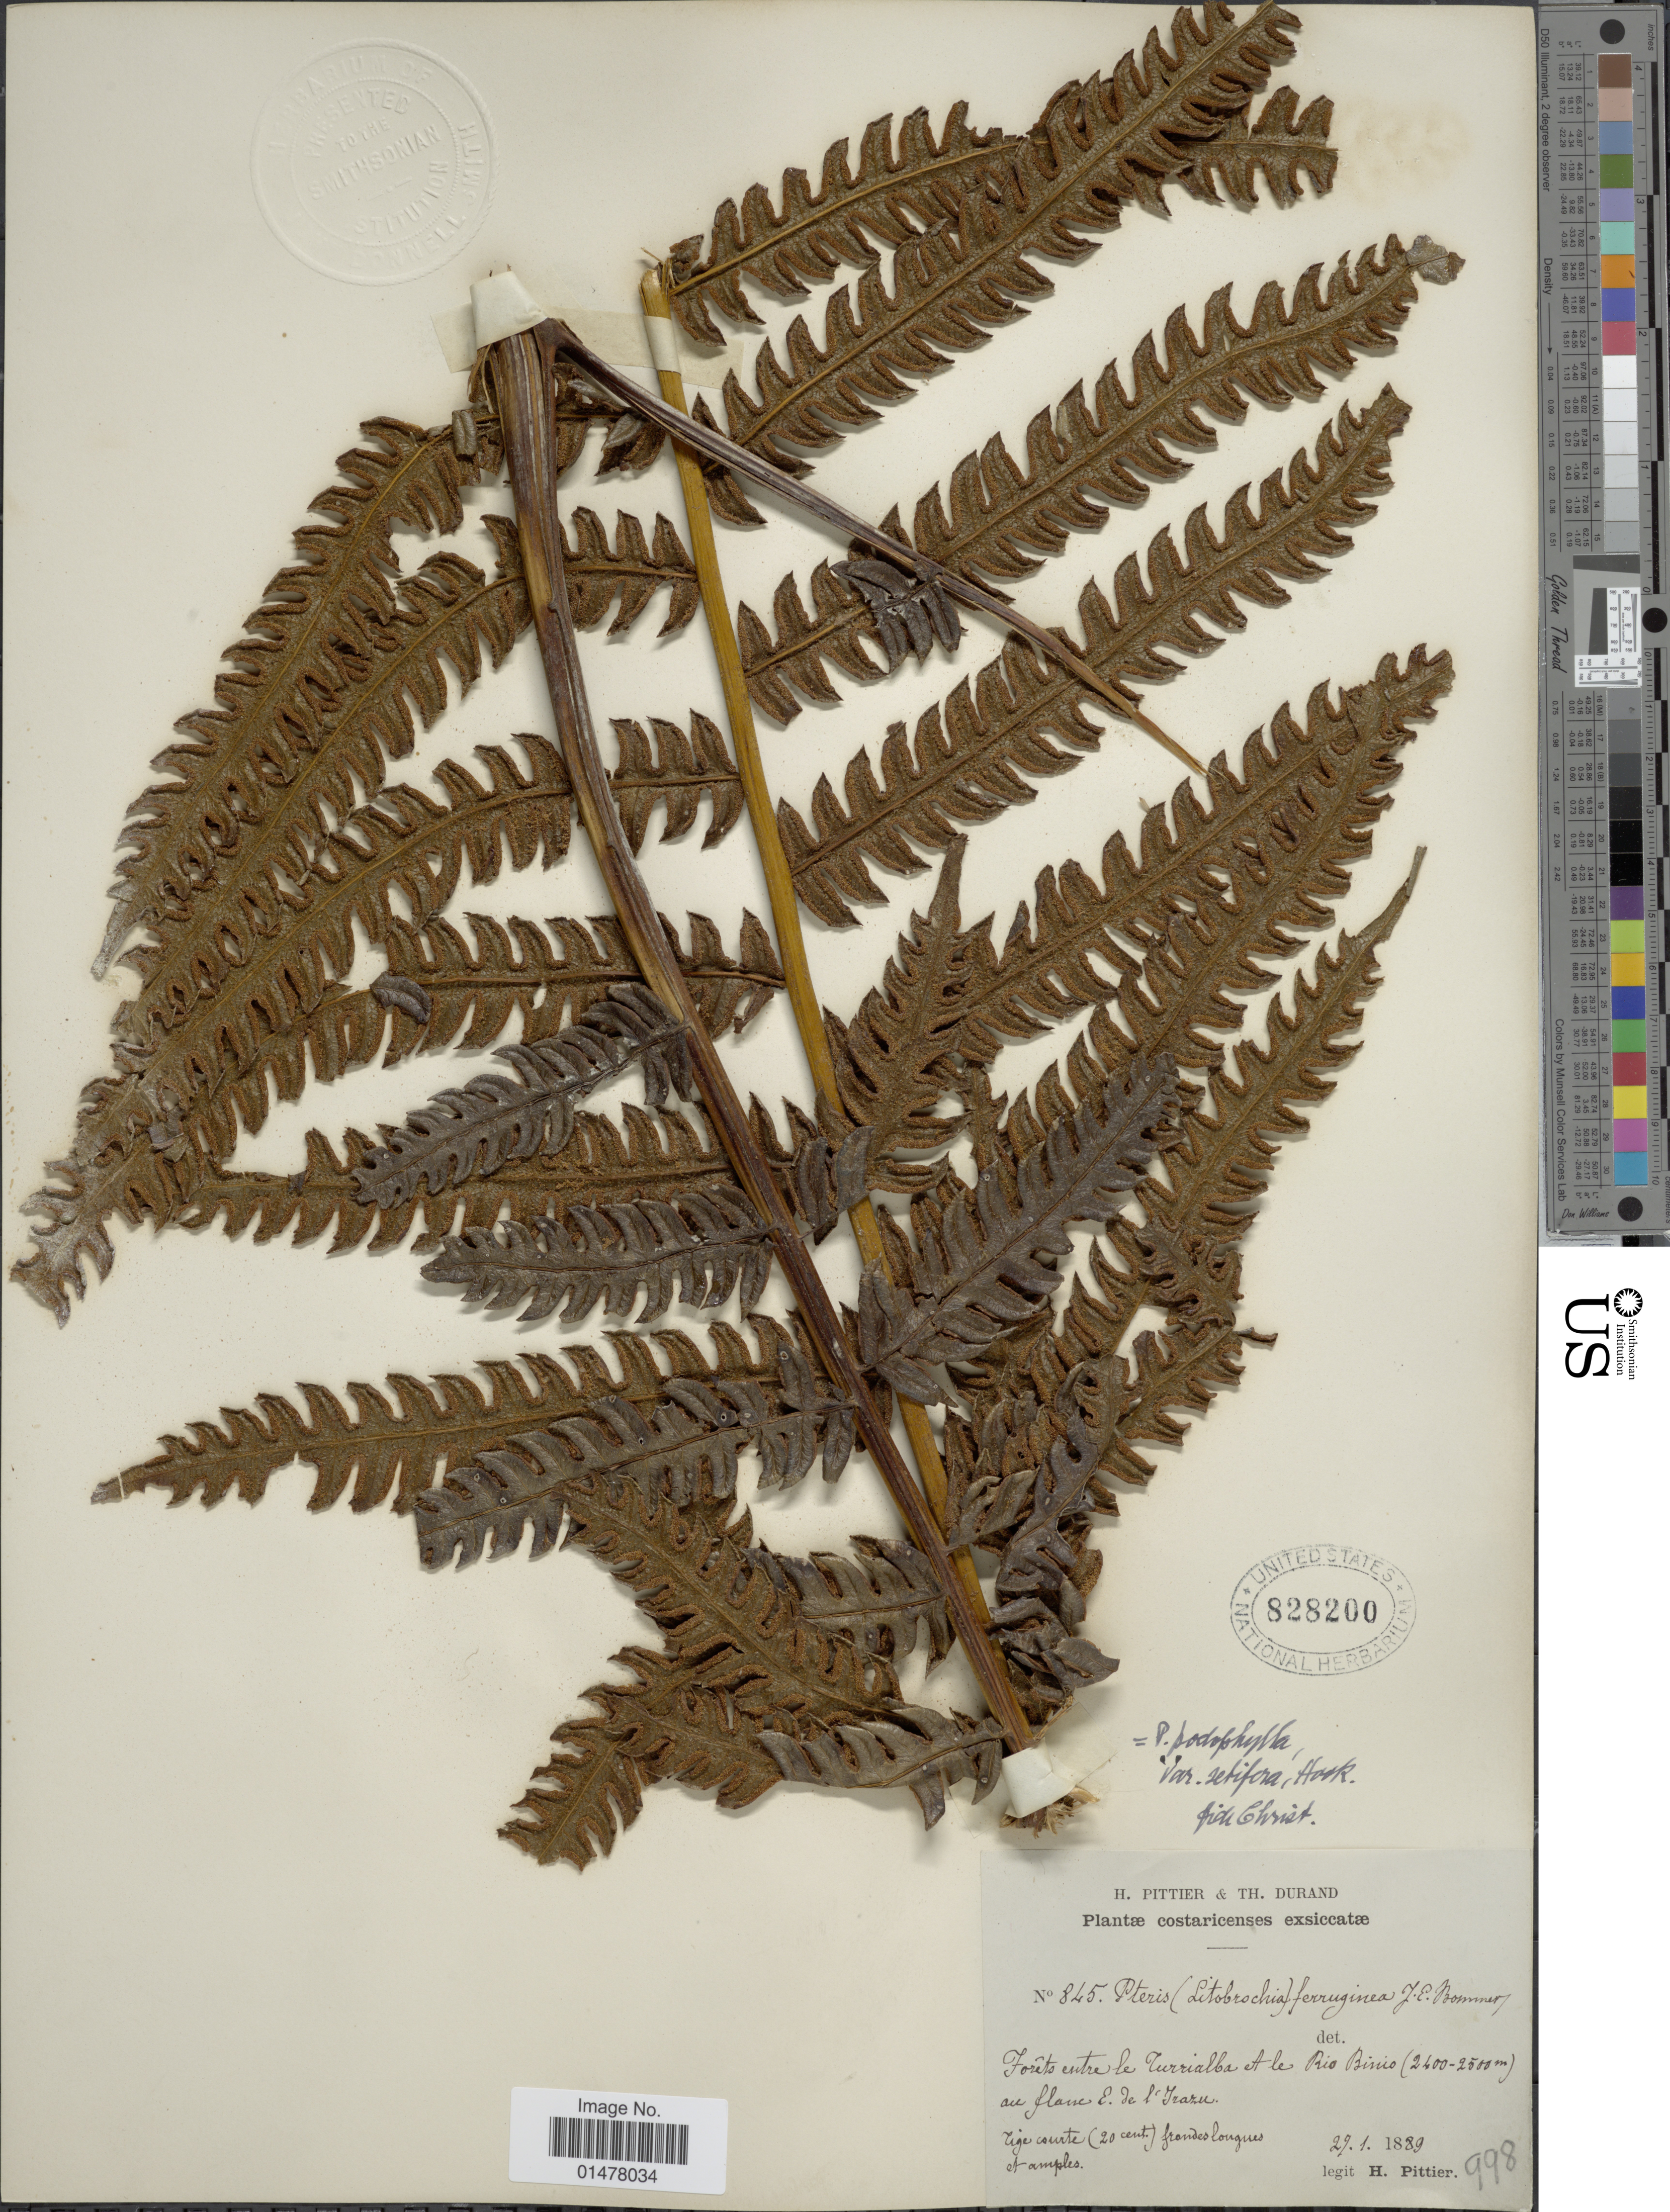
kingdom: Plantae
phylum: Tracheophyta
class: Polypodiopsida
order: Polypodiales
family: Pteridaceae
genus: Pteris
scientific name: Pteris podophylla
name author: Sw.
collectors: H. F. Pittier & T. Durand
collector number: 845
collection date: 1889-01-27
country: Costa Rica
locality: Forets entre le Turrialba et le Rio Binio au flasse E. de l'Irazu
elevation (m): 2400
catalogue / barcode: US 828200